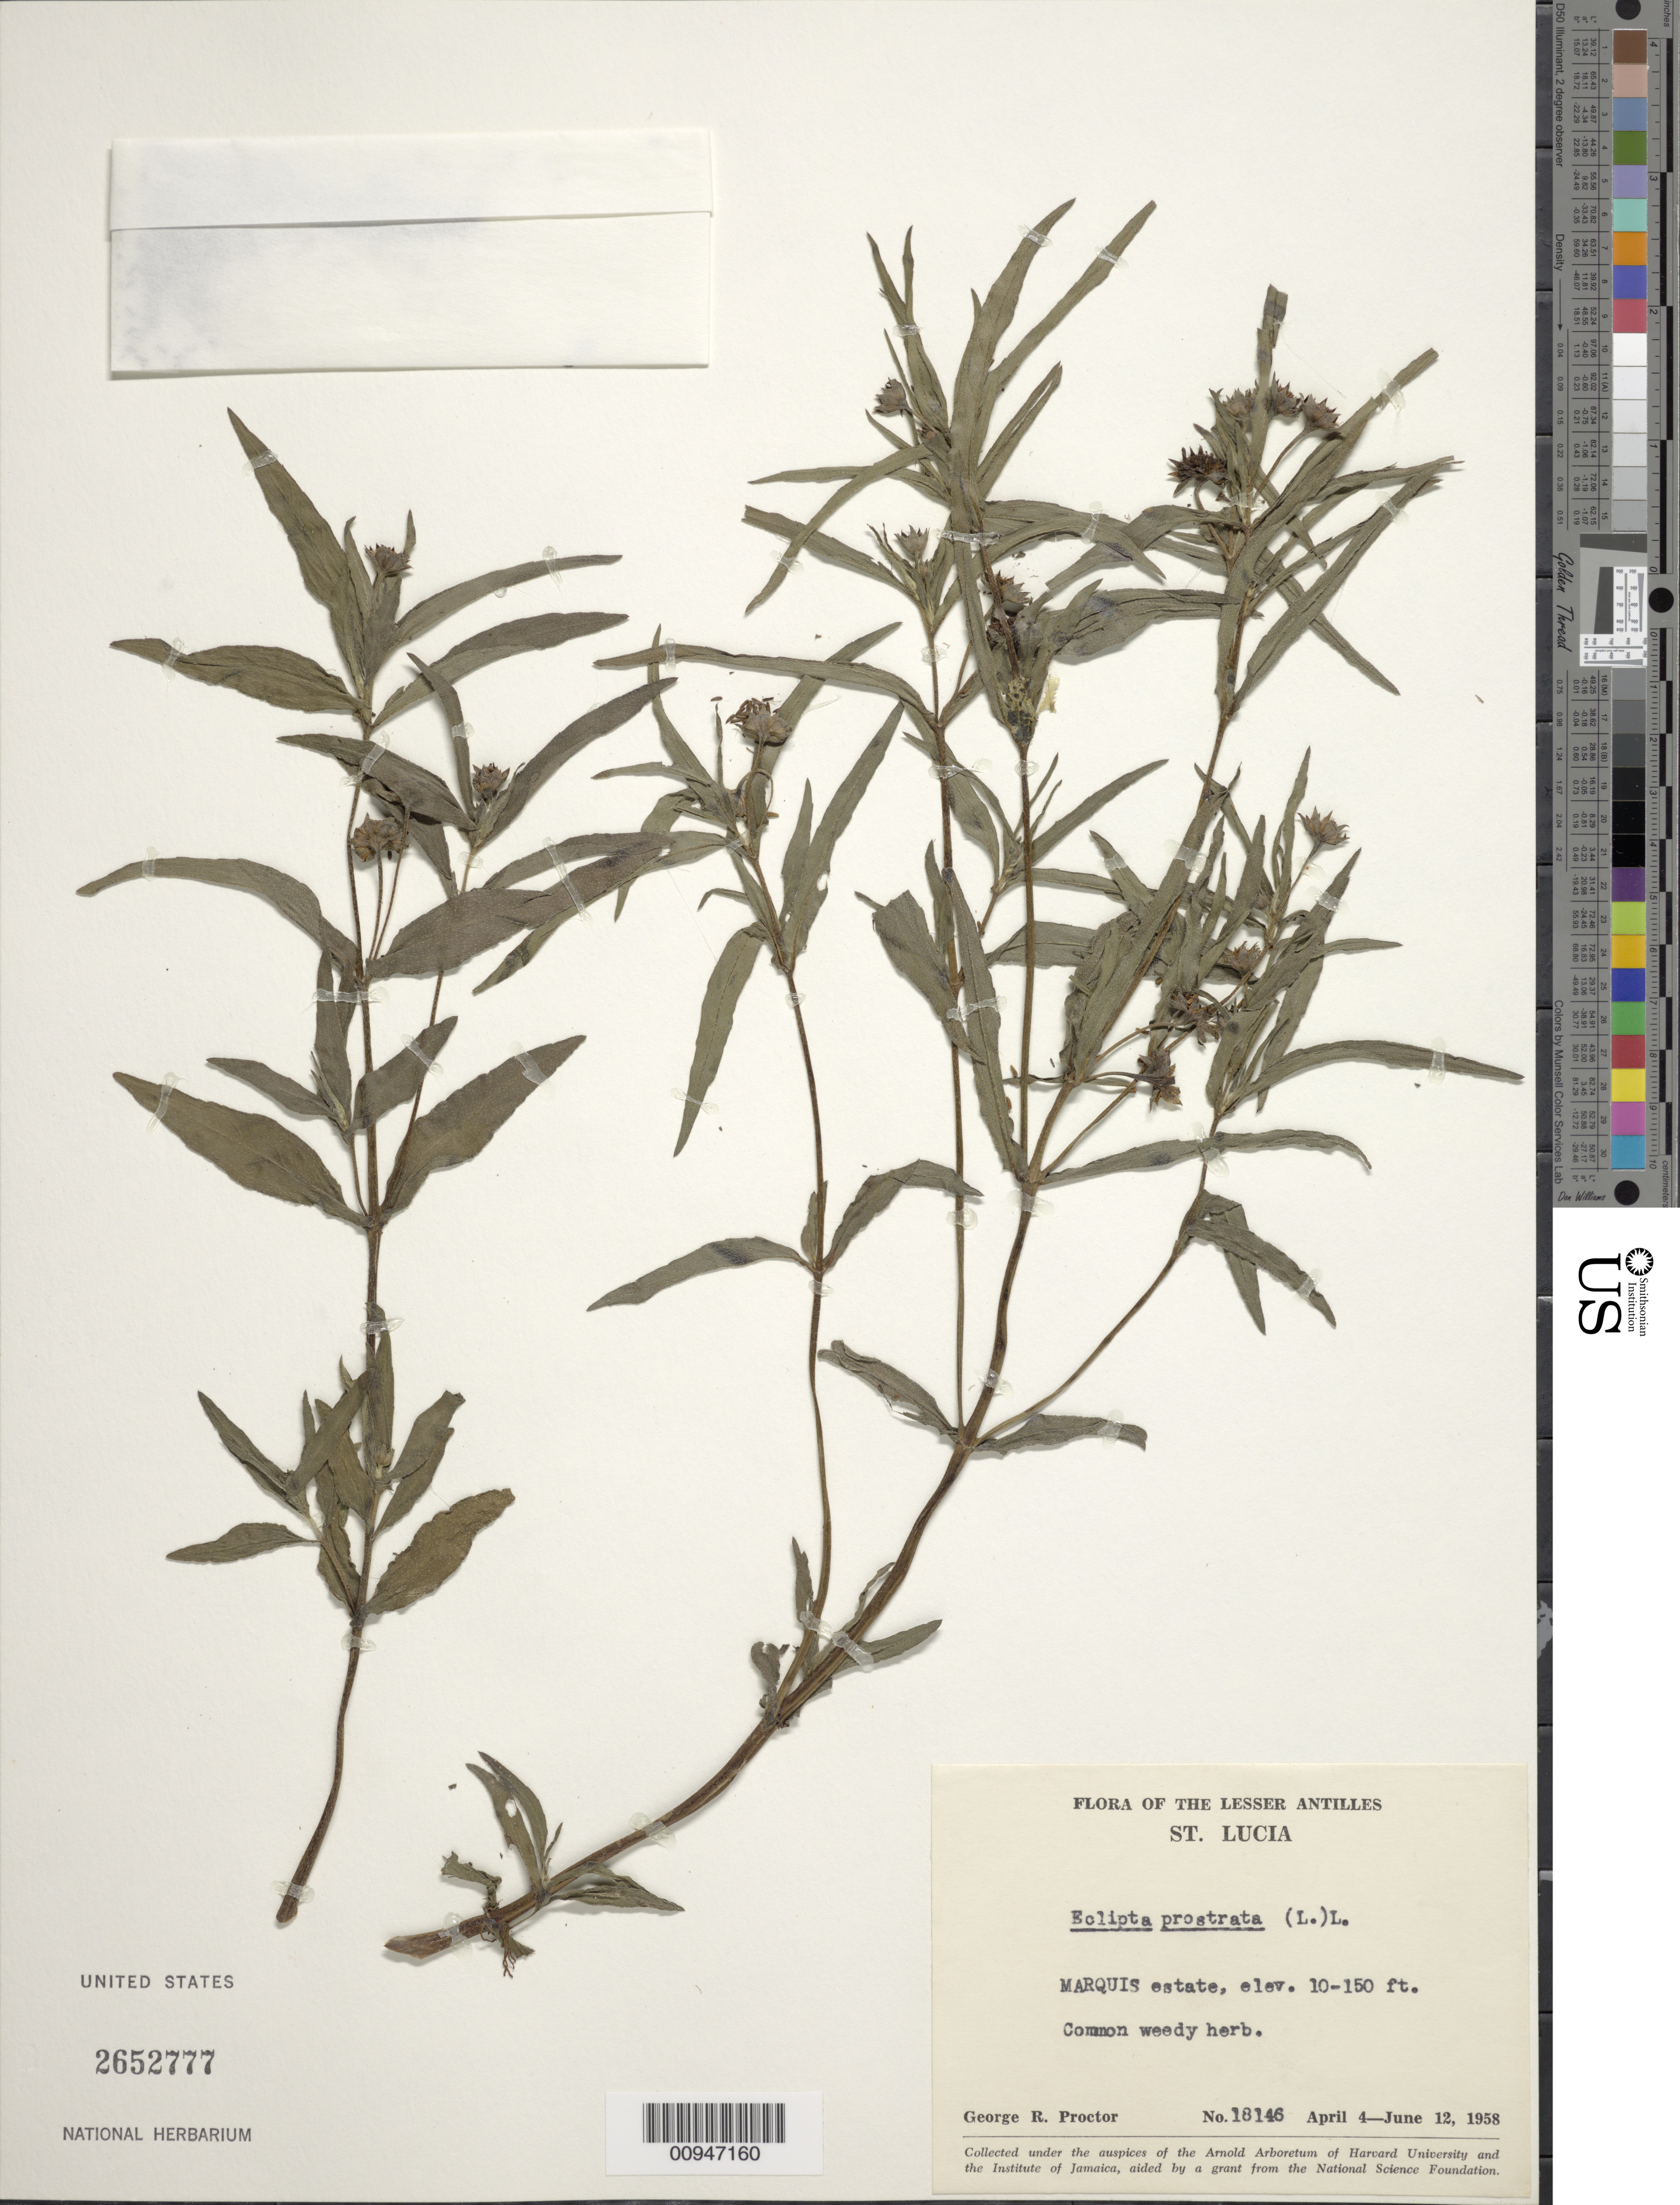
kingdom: Plantae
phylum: Tracheophyta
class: Magnoliopsida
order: Asterales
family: Asteraceae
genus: Eclipta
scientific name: Eclipta alba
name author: (L.) Hassk.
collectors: G. R. Proctor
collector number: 18146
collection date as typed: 04 Apr 1958 to 12 Jun 1958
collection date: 1958-04-04/1958-06-12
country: St. Lucia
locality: Marquis estate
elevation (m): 3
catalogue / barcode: US 2652777